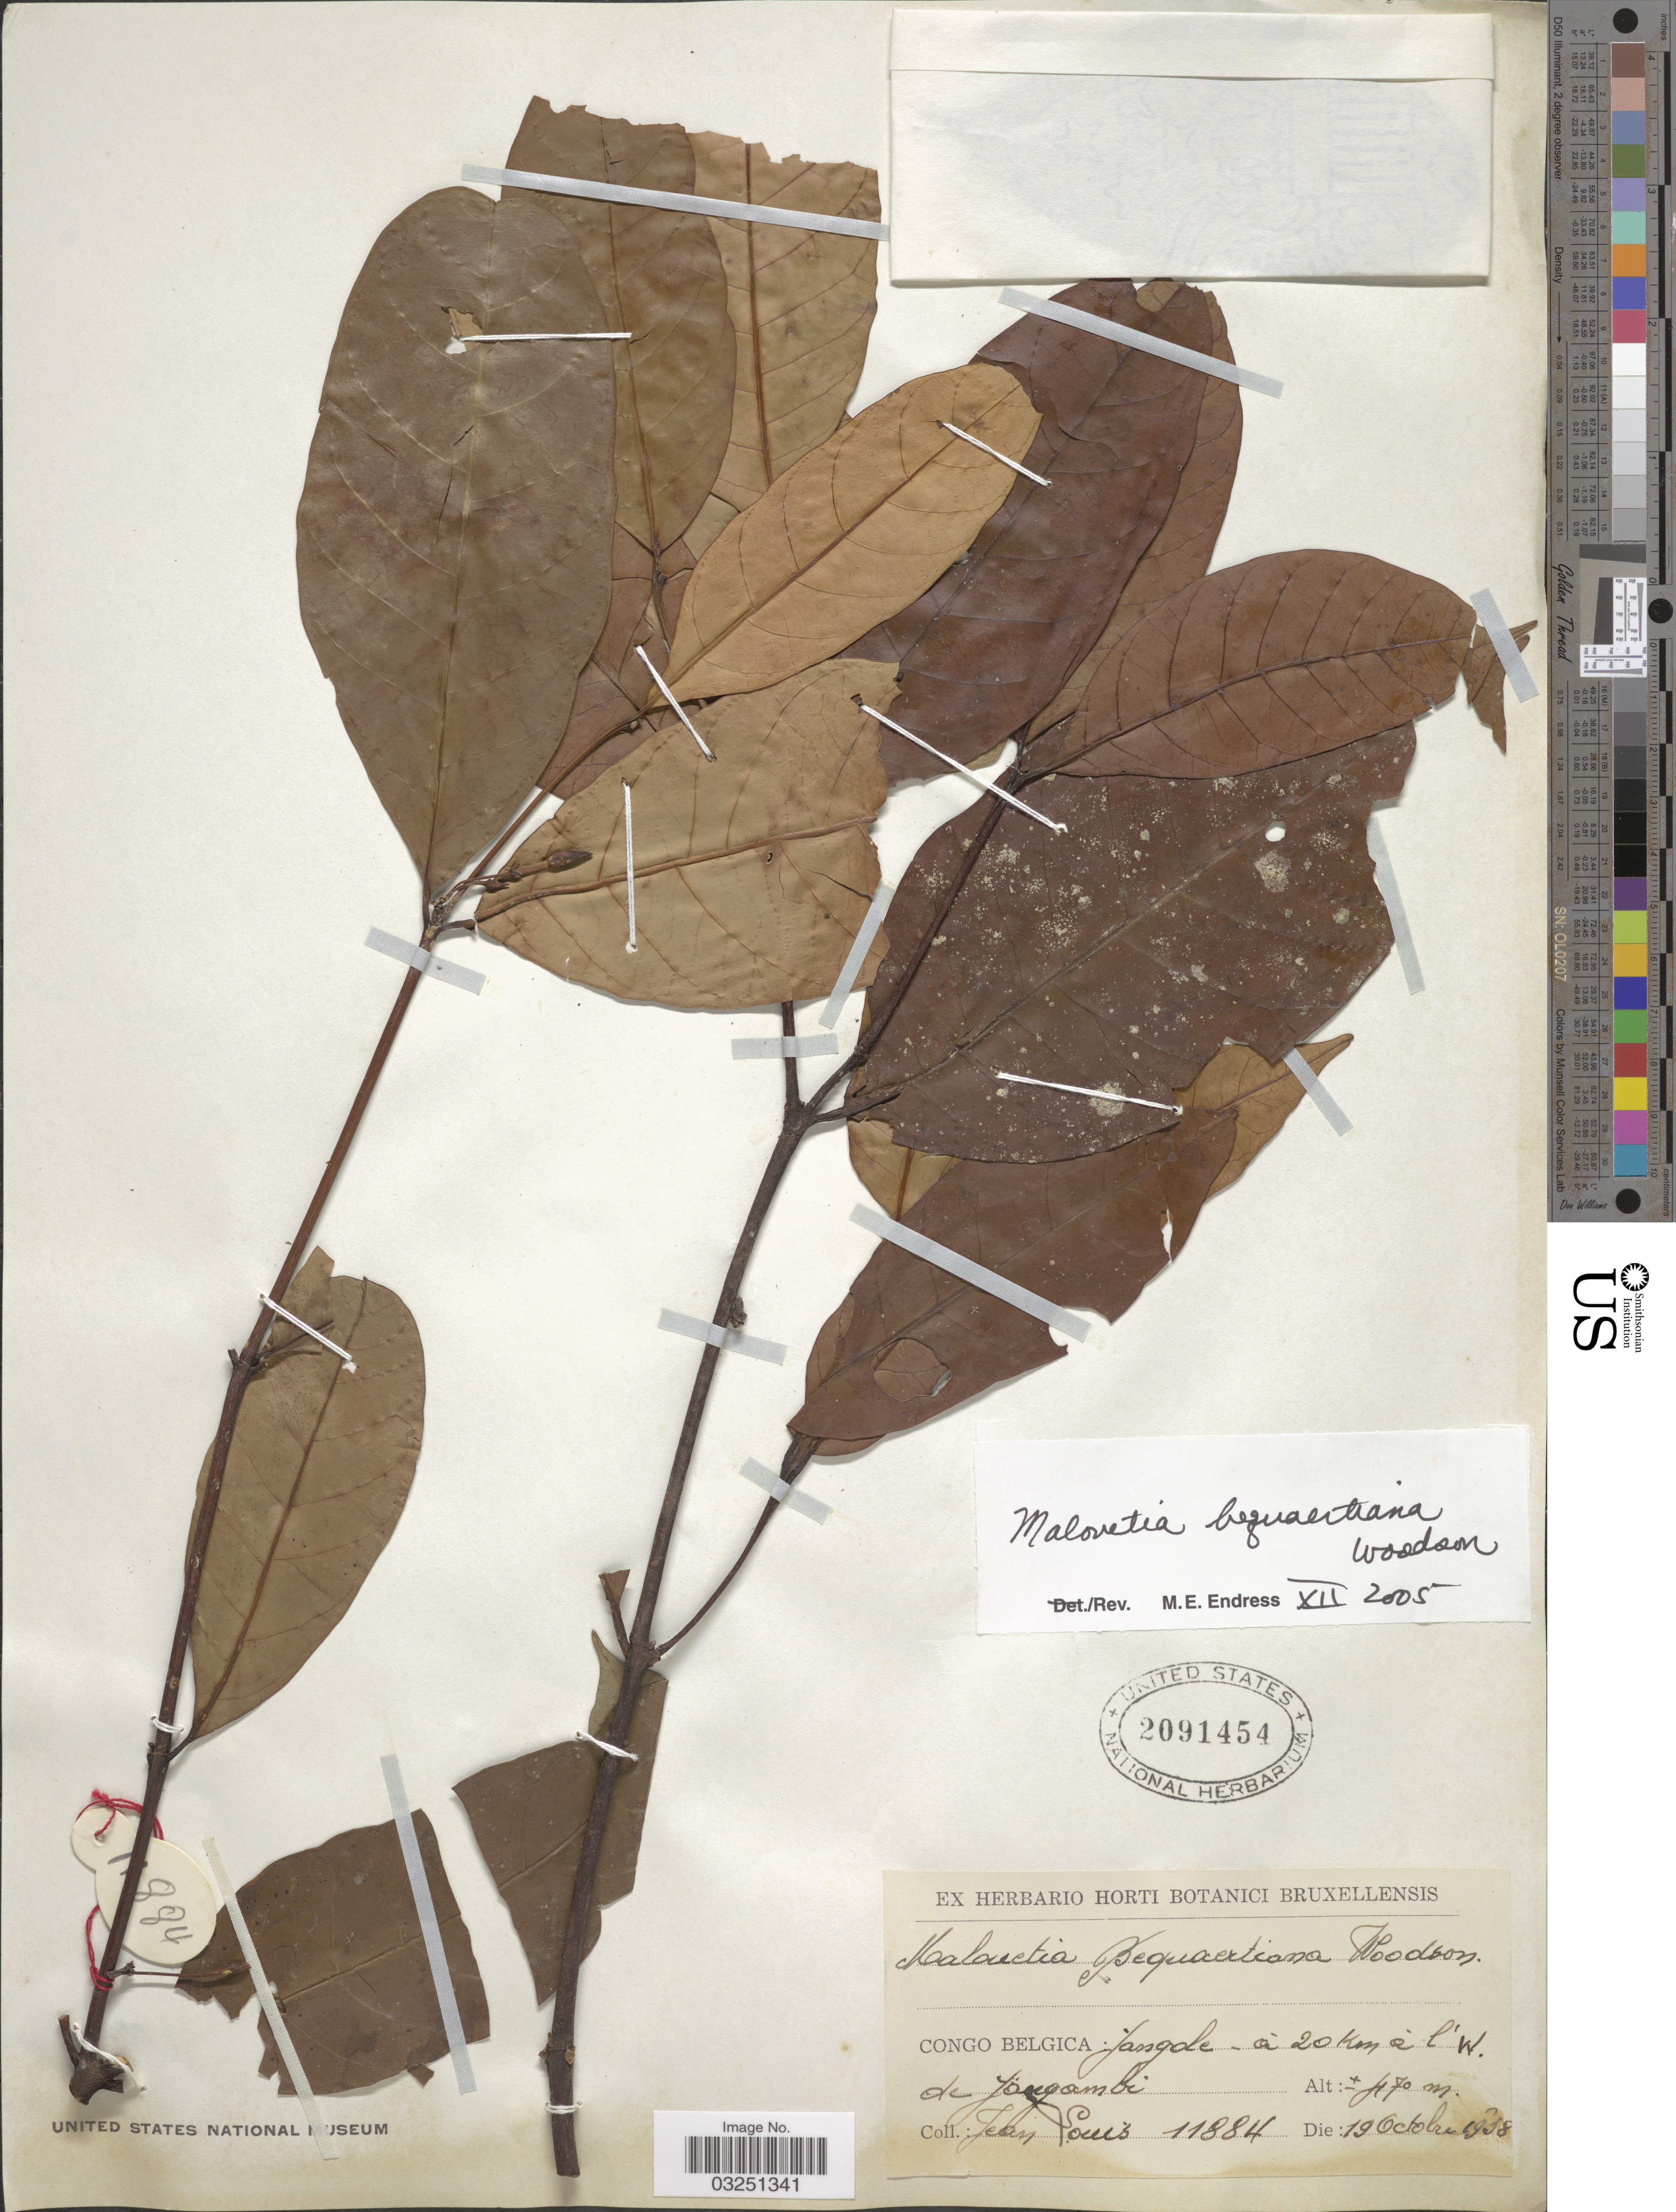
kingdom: Plantae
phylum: Tracheophyta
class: Magnoliopsida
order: Gentianales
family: Apocynaceae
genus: Malouetia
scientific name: Malouetia bequaertiana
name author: Woodson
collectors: J. Louis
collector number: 11884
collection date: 1938-10-19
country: Congo, Democratic Republic of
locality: Congo Belgica: Yangole, á 20 Km á l'W. de Yangambi.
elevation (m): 470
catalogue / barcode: US 2091454